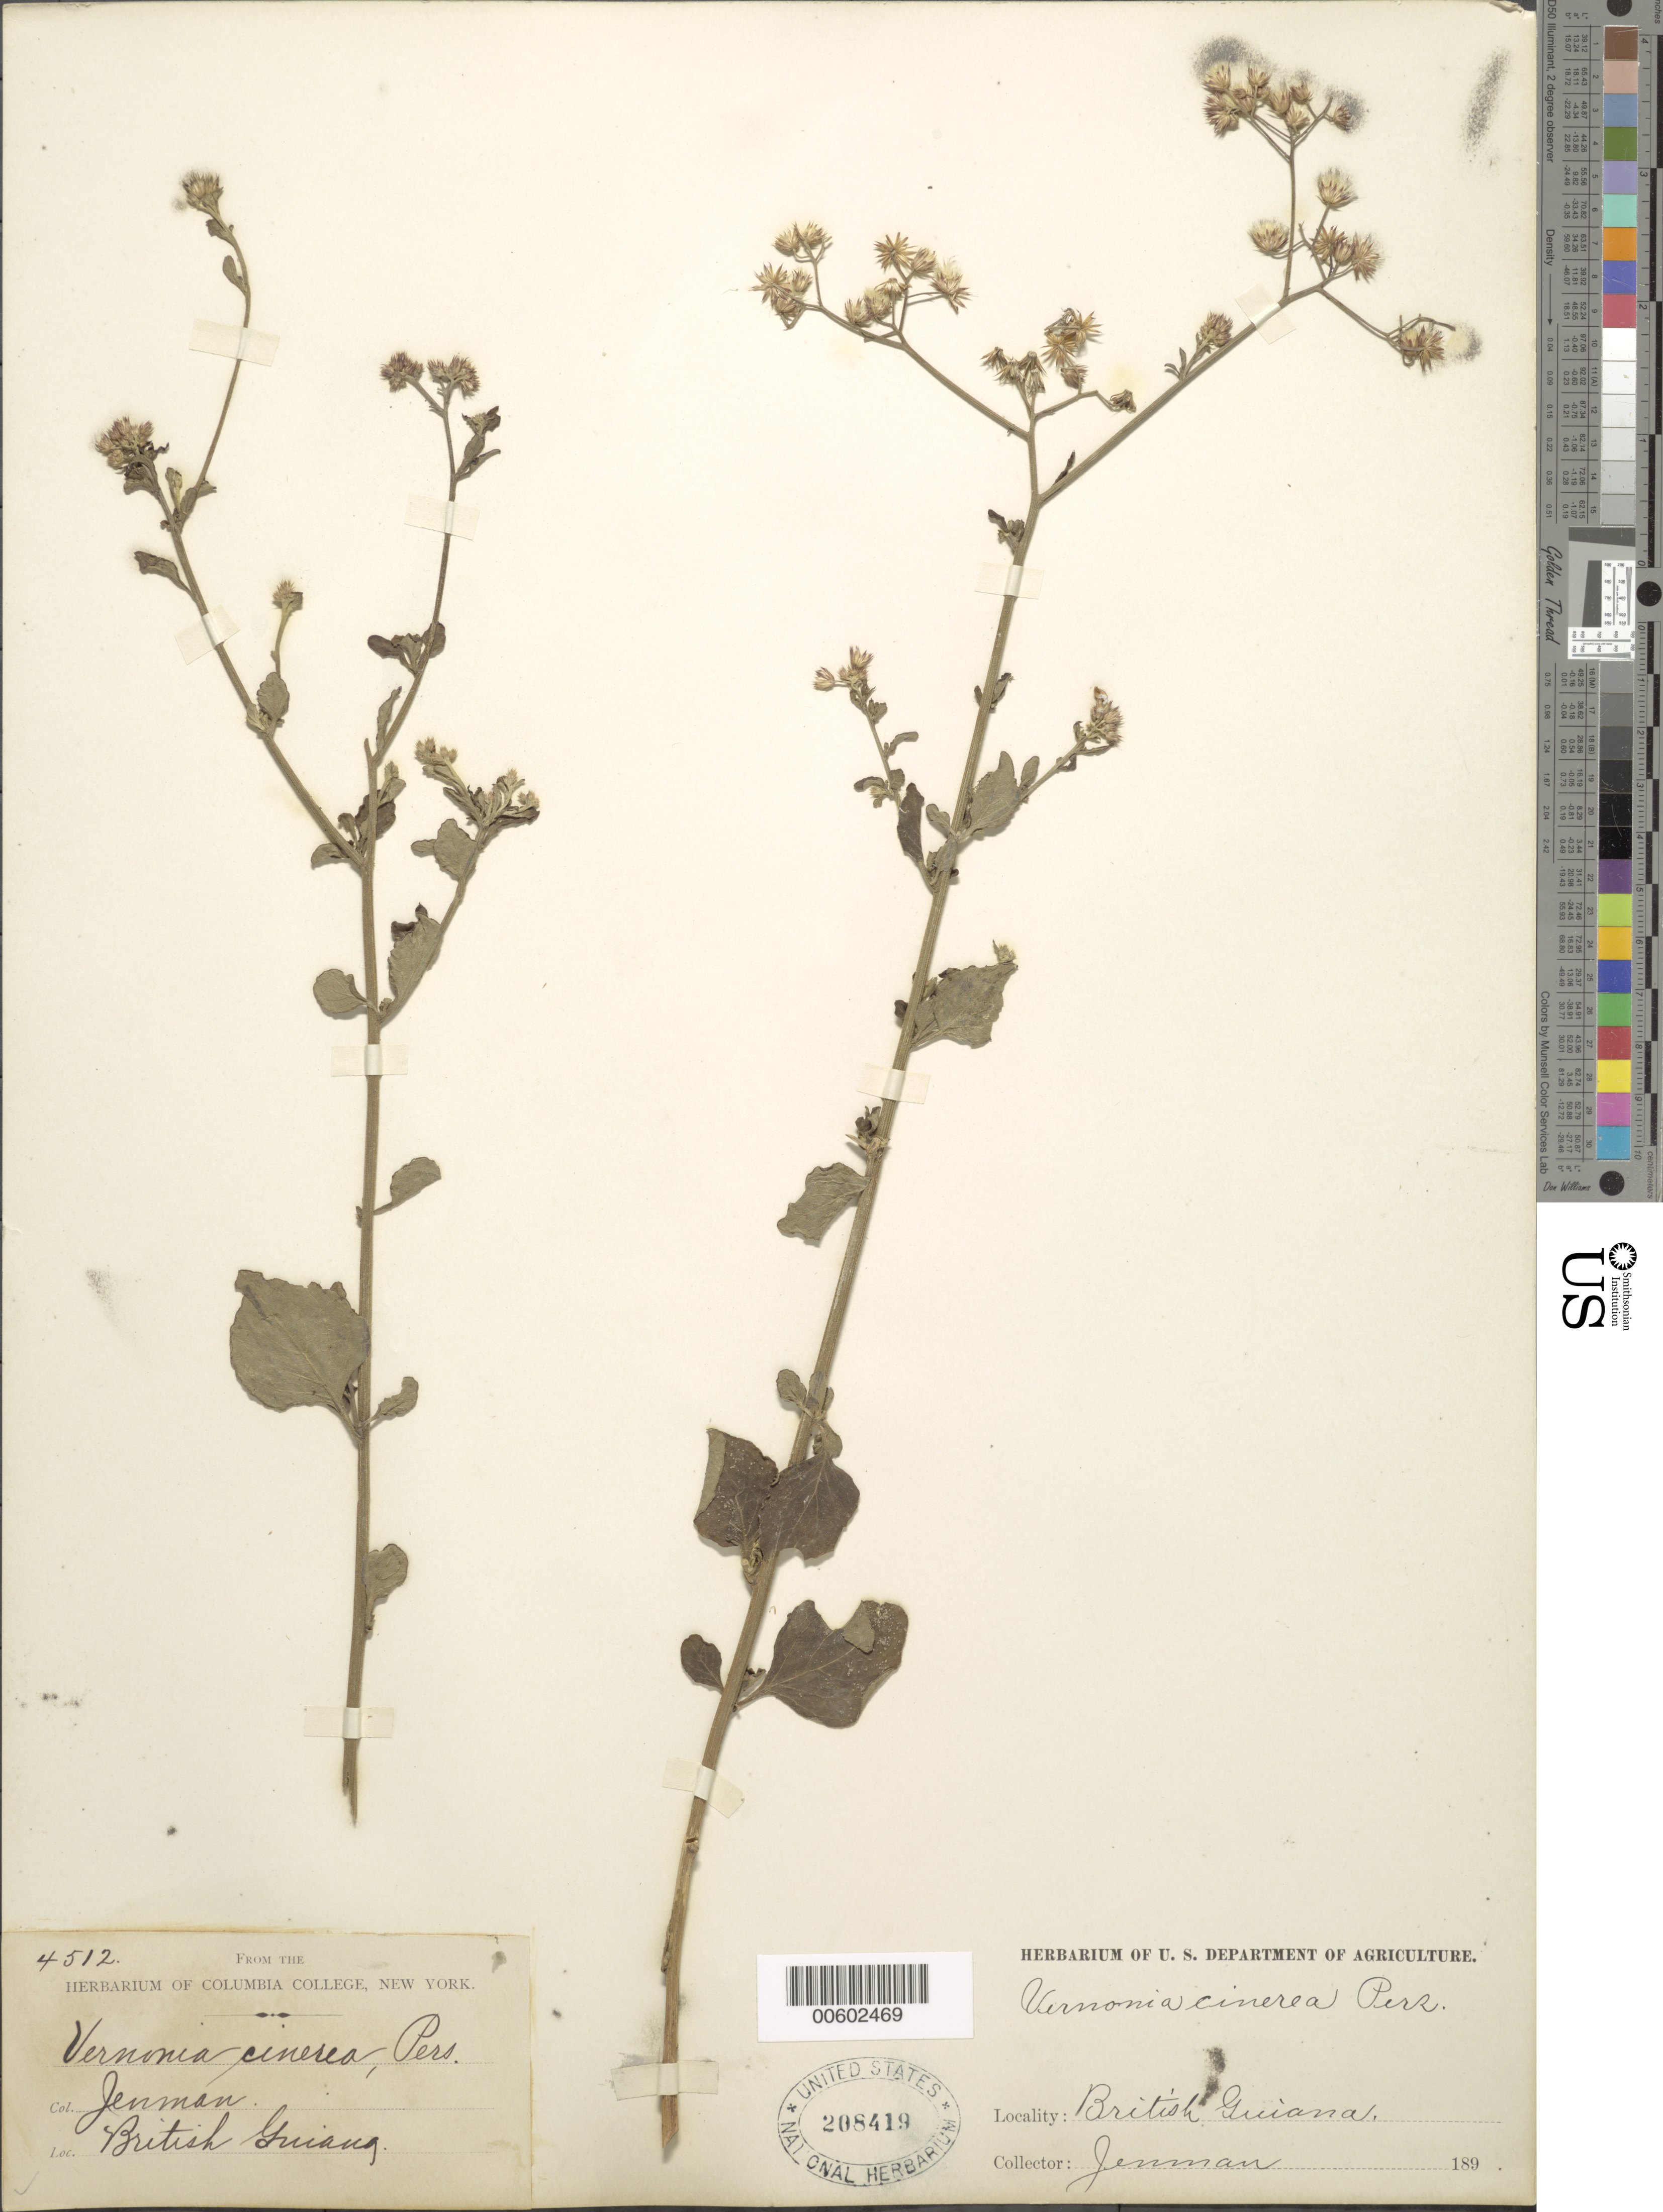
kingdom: Plantae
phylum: Tracheophyta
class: Magnoliopsida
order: Asterales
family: Asteraceae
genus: Cyanthillium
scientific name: Cyanthillium cinereum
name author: (L.) H. Rob.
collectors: G. S. Jenman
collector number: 4512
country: Guyana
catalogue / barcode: US 208419